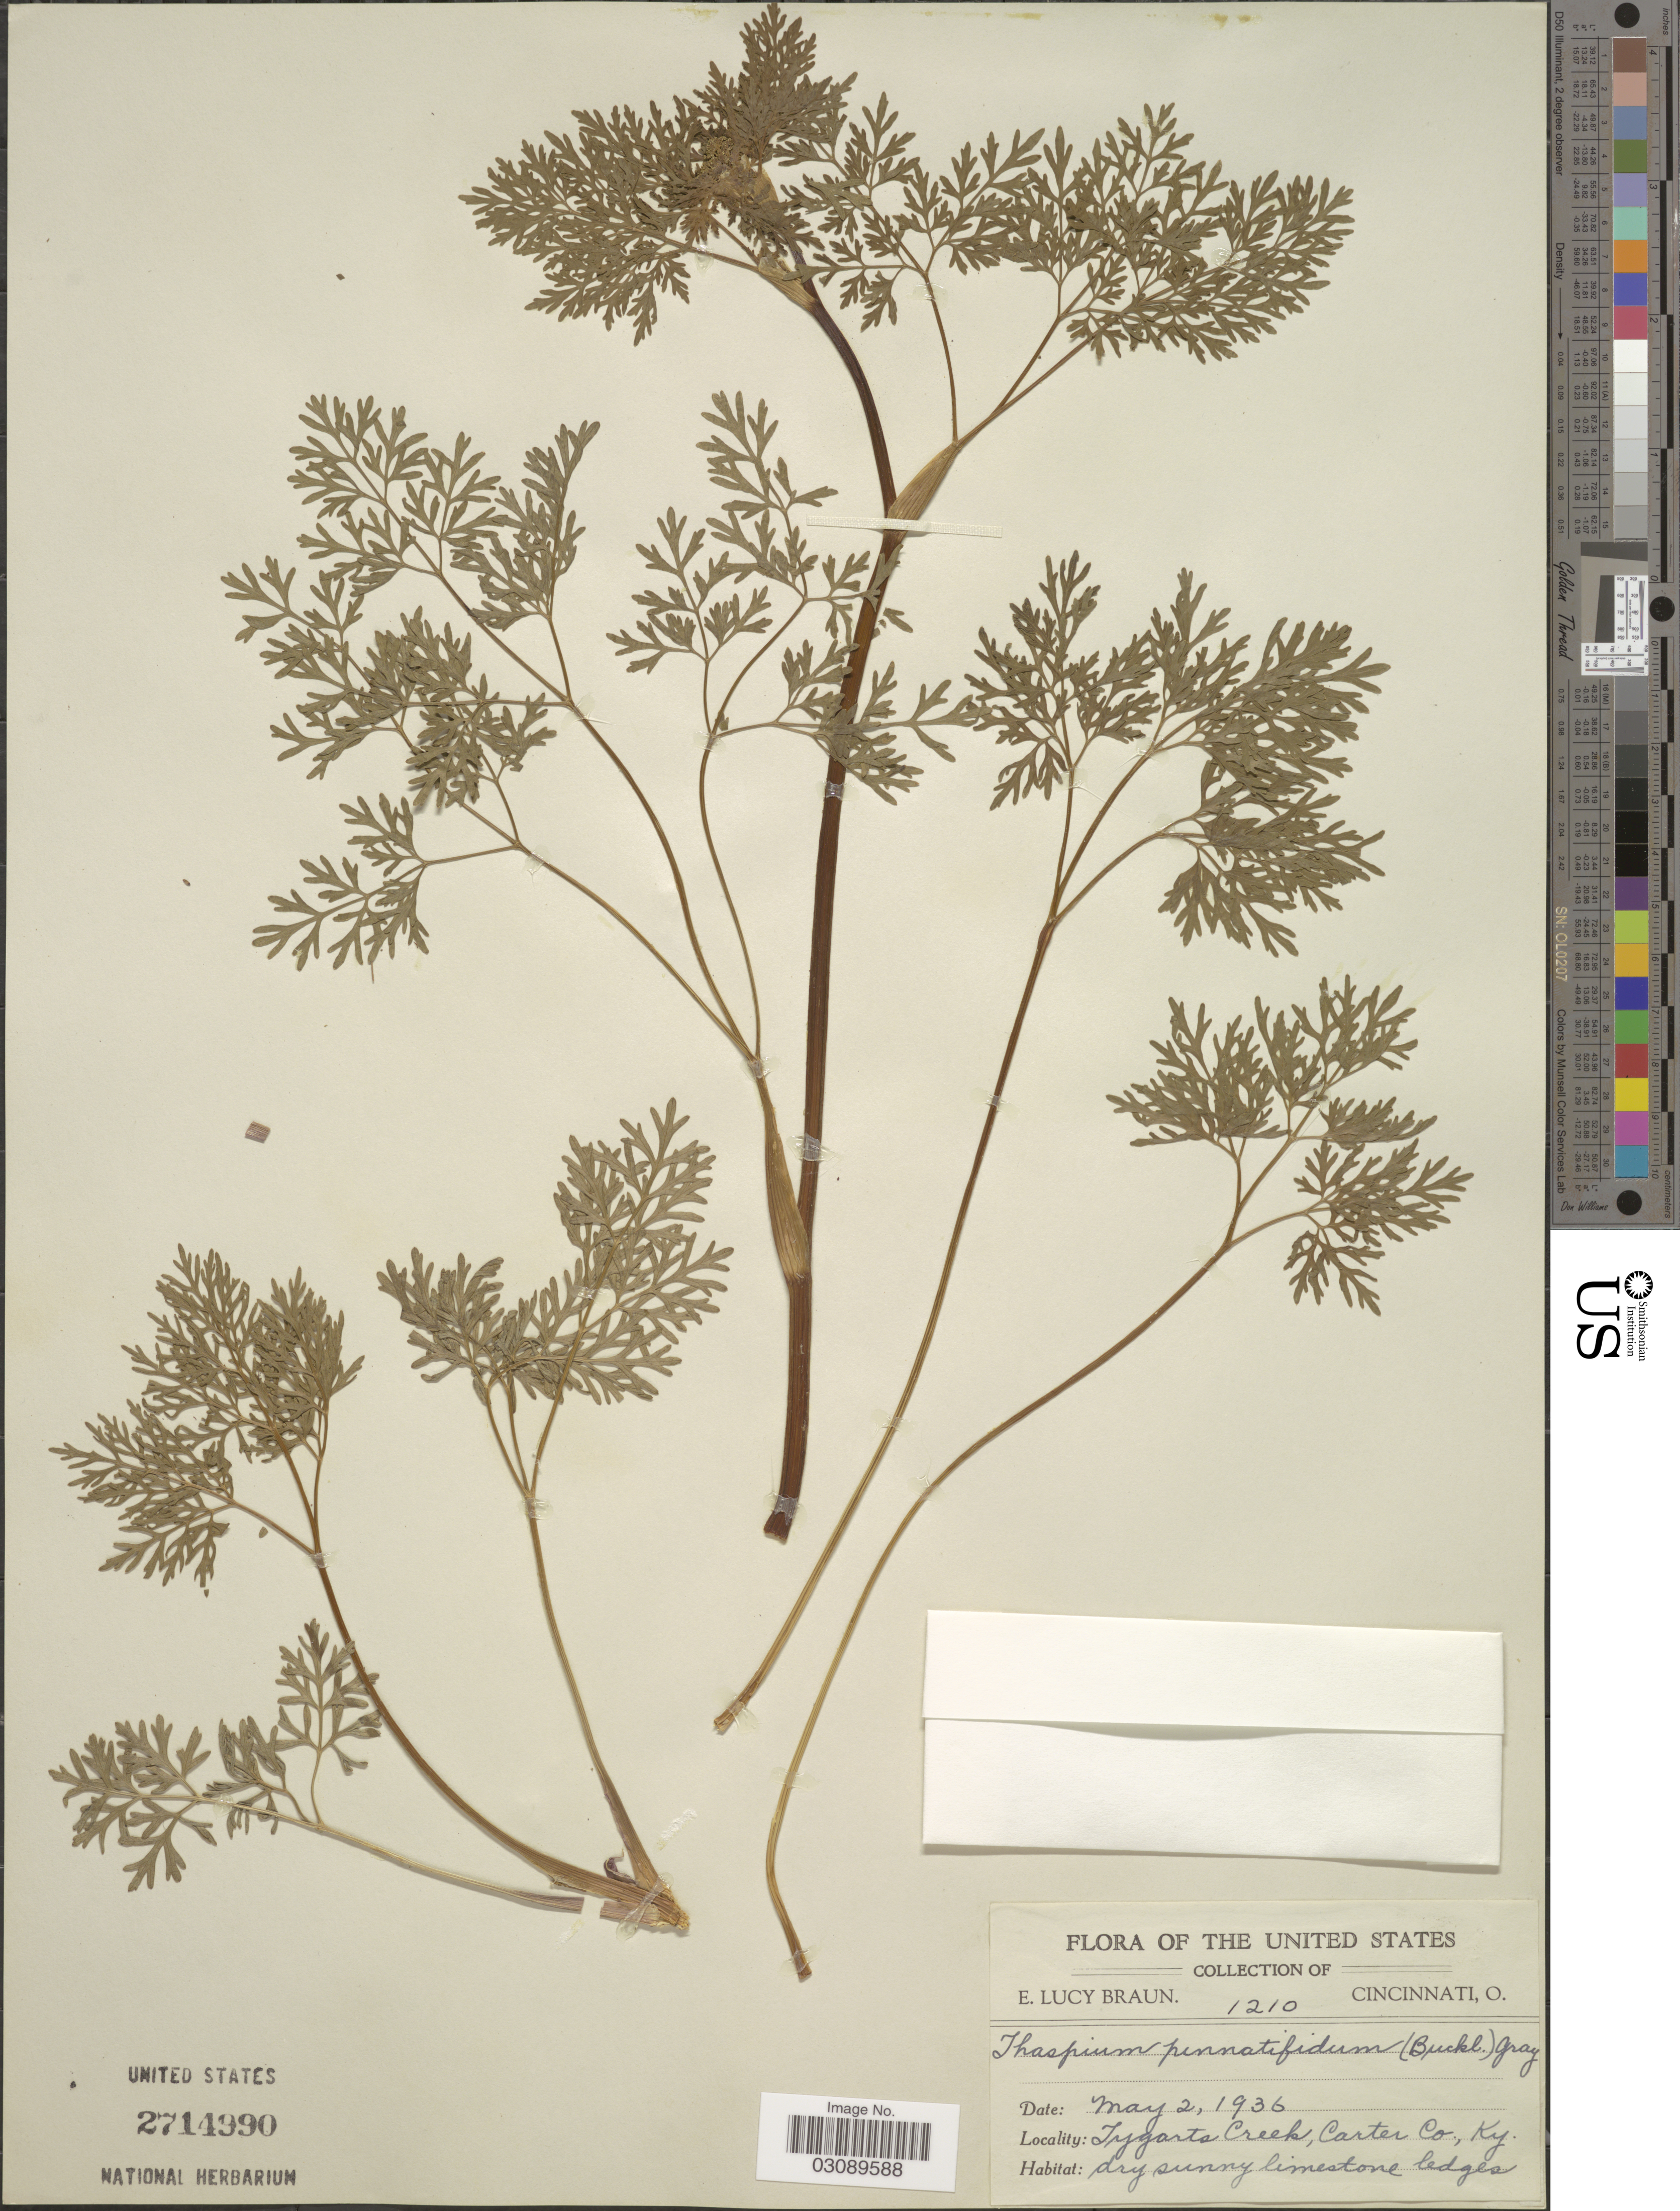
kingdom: Plantae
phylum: Tracheophyta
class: Magnoliopsida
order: Apiales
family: Apiaceae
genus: Thaspium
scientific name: Thaspium pinnatifidum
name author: (Buckley) A. Gray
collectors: E. L. Braun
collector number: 1210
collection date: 1936-05-02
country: United States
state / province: Kentucky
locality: Tygarts Creek, Carter Co.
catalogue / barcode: US 2714990